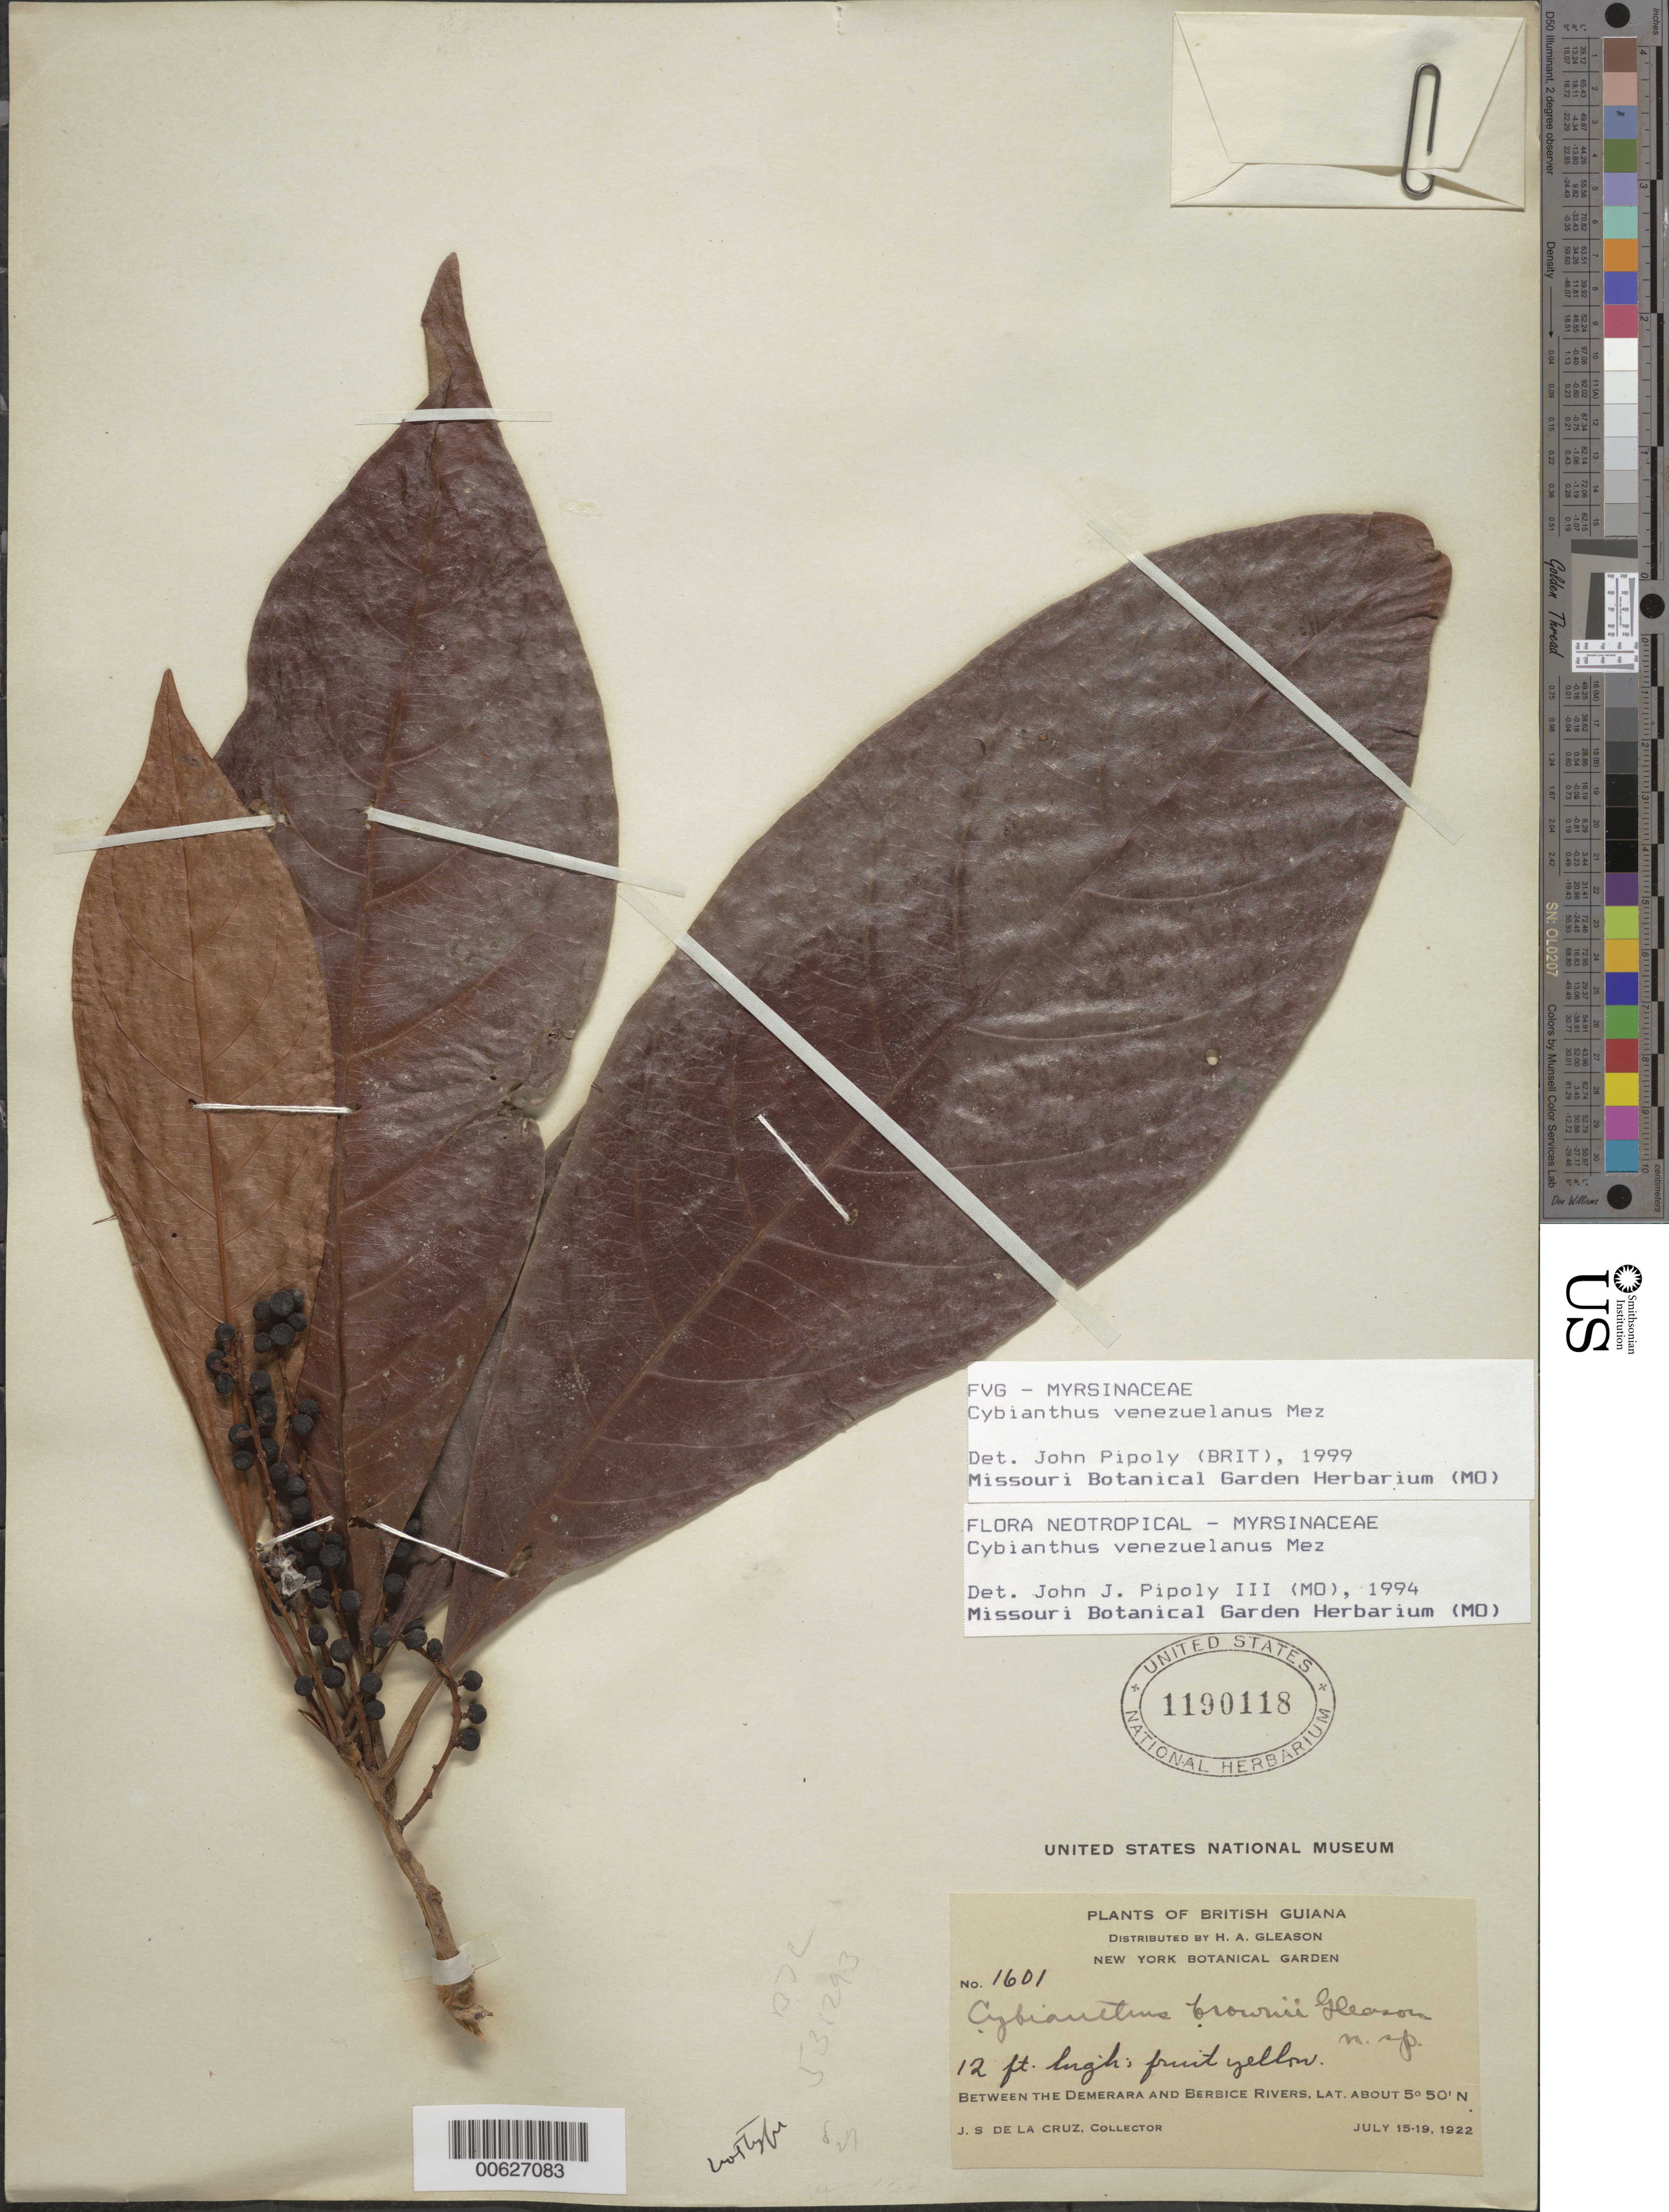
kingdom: Plantae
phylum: Tracheophyta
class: Magnoliopsida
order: Ericales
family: Primulaceae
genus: Cybianthus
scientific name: Cybianthus venezuelanus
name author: Mez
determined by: Pipoly, J. J., III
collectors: J. S. de la Cruz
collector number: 1601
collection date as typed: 15-Jul-22 to 19-Jul-22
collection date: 1922-07-15/1922-07-19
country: Guyana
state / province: U. Demerara-Berbice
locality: Demerara River to the Berbice River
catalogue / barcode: US 1190118